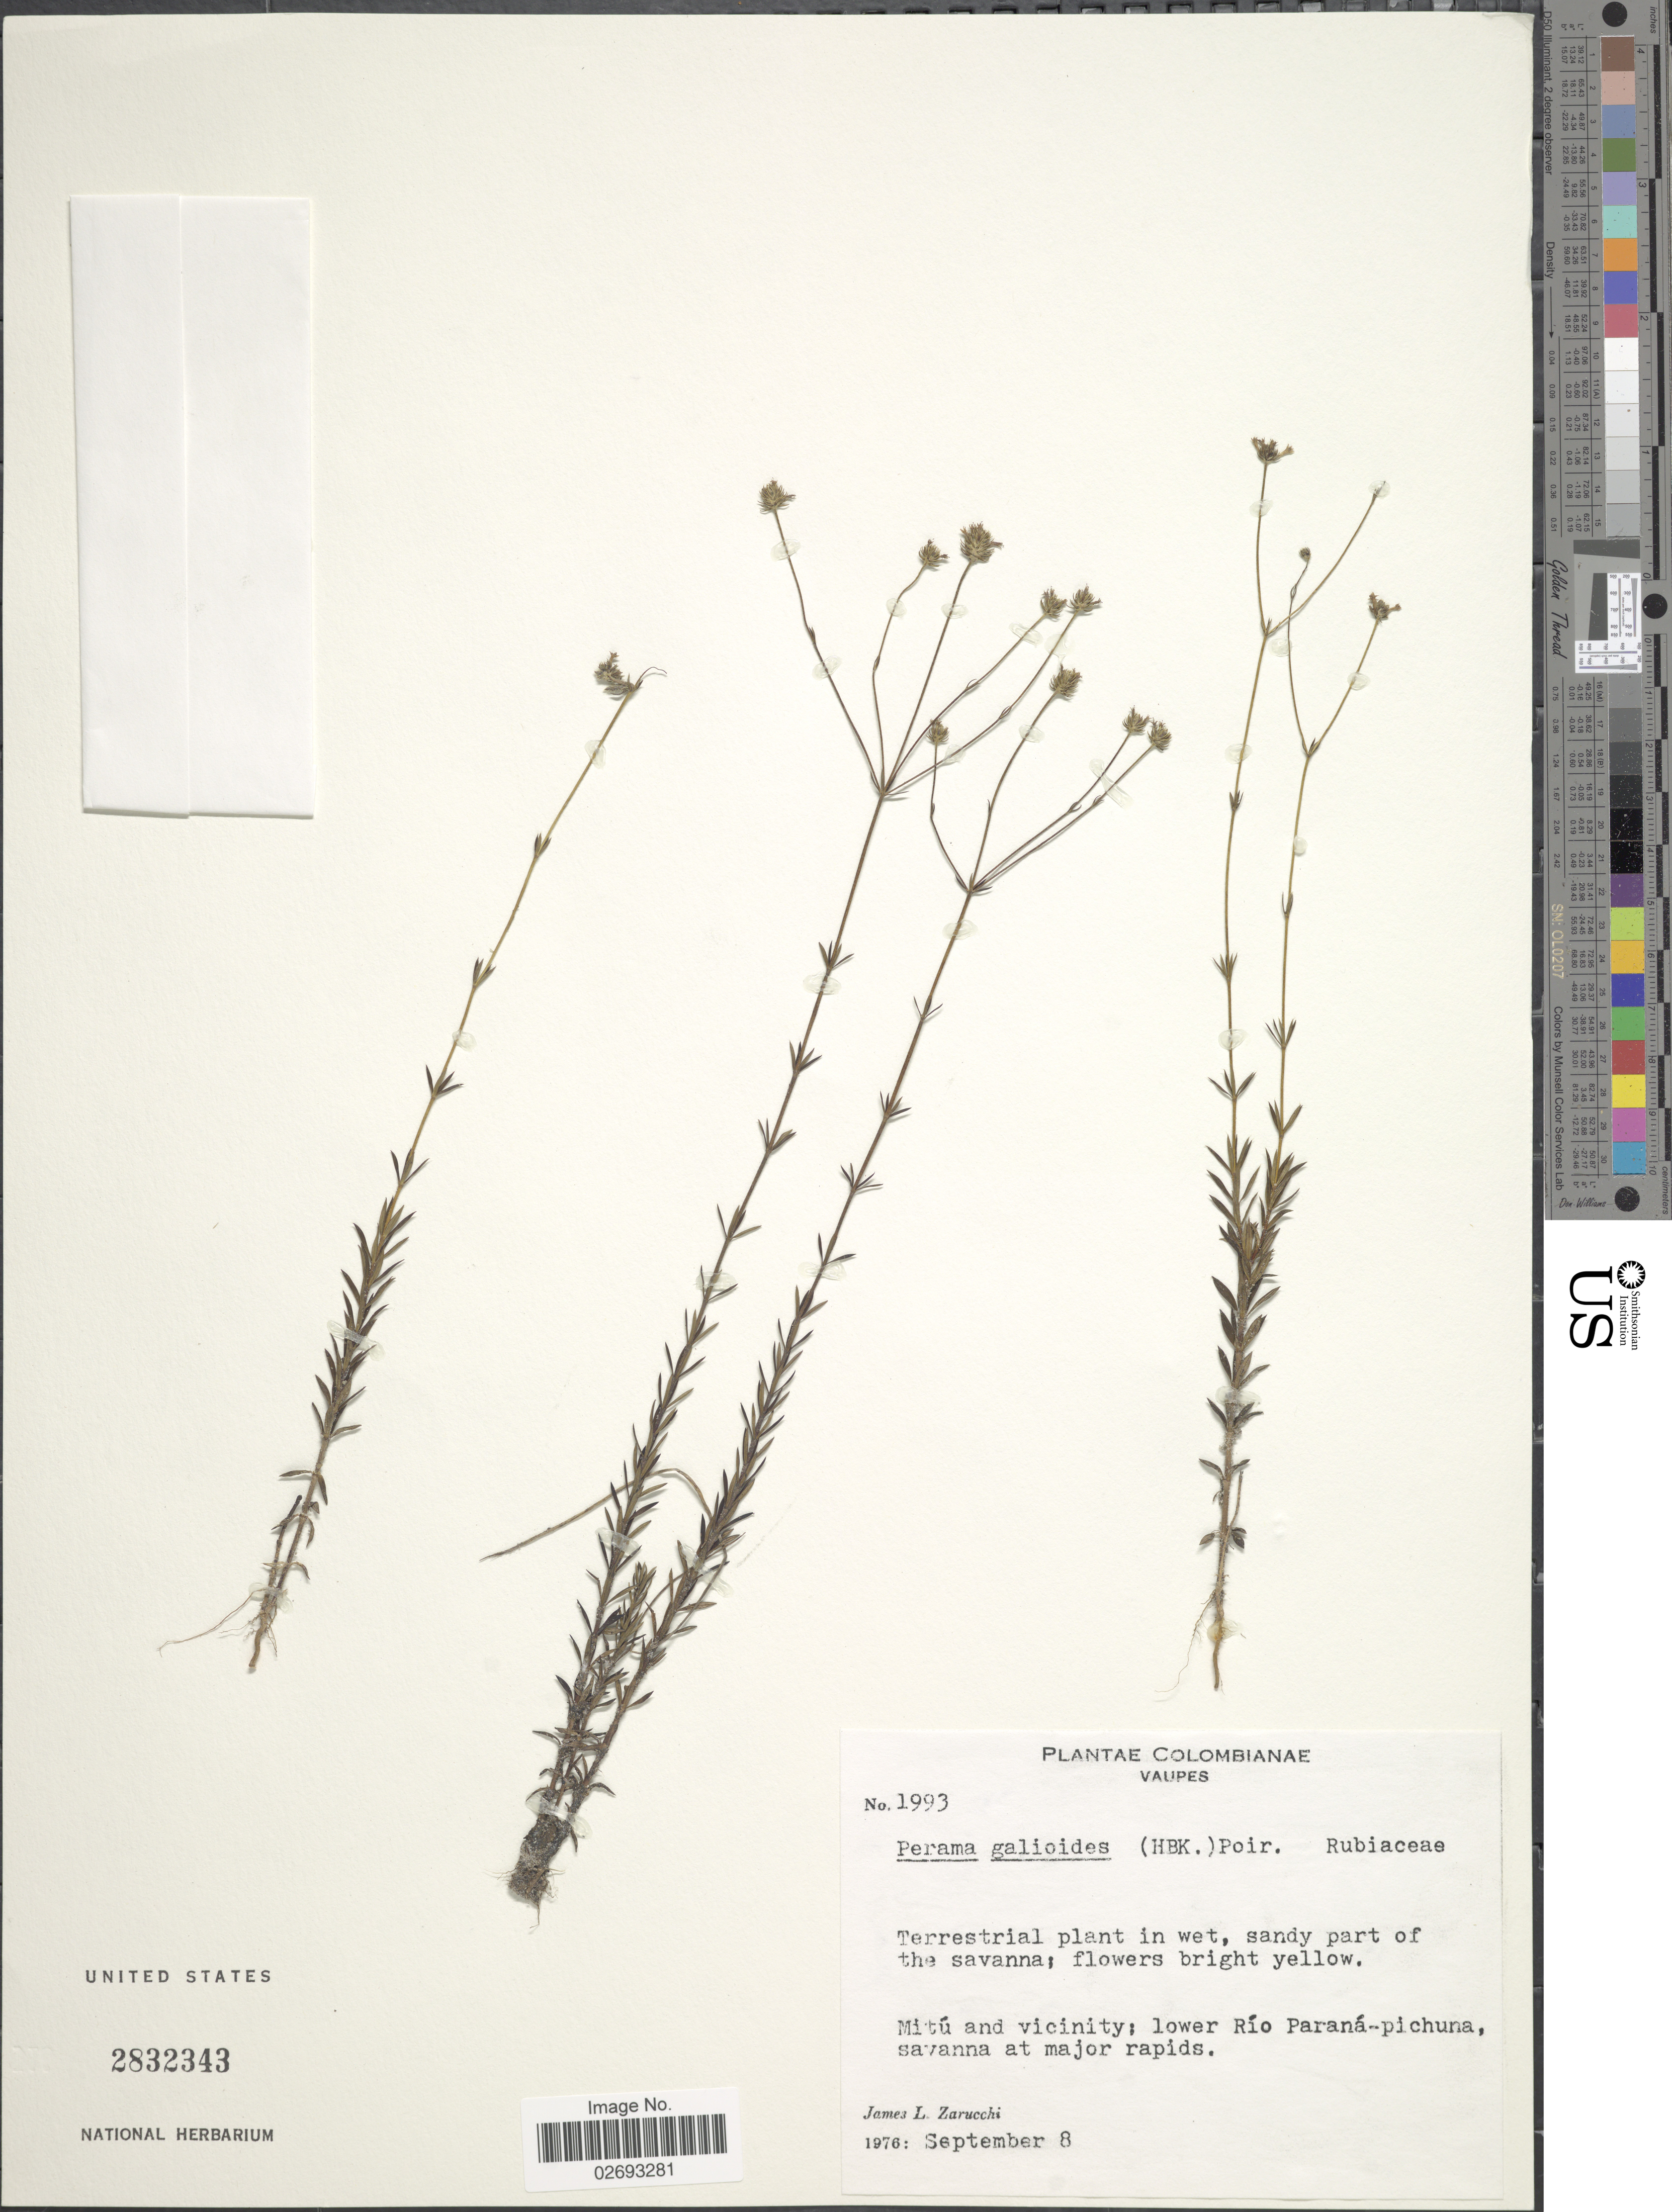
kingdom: Plantae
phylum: Tracheophyta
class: Magnoliopsida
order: Gentianales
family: Rubiaceae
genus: Perama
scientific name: Perama galioides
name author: (Kunth) Poir.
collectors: J. L. Zarucchi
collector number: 1993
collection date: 1976-09-08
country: Colombia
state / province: Vaupés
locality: Mitu and vicinity; lower Rio Parana-pichuna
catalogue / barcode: US 2832343